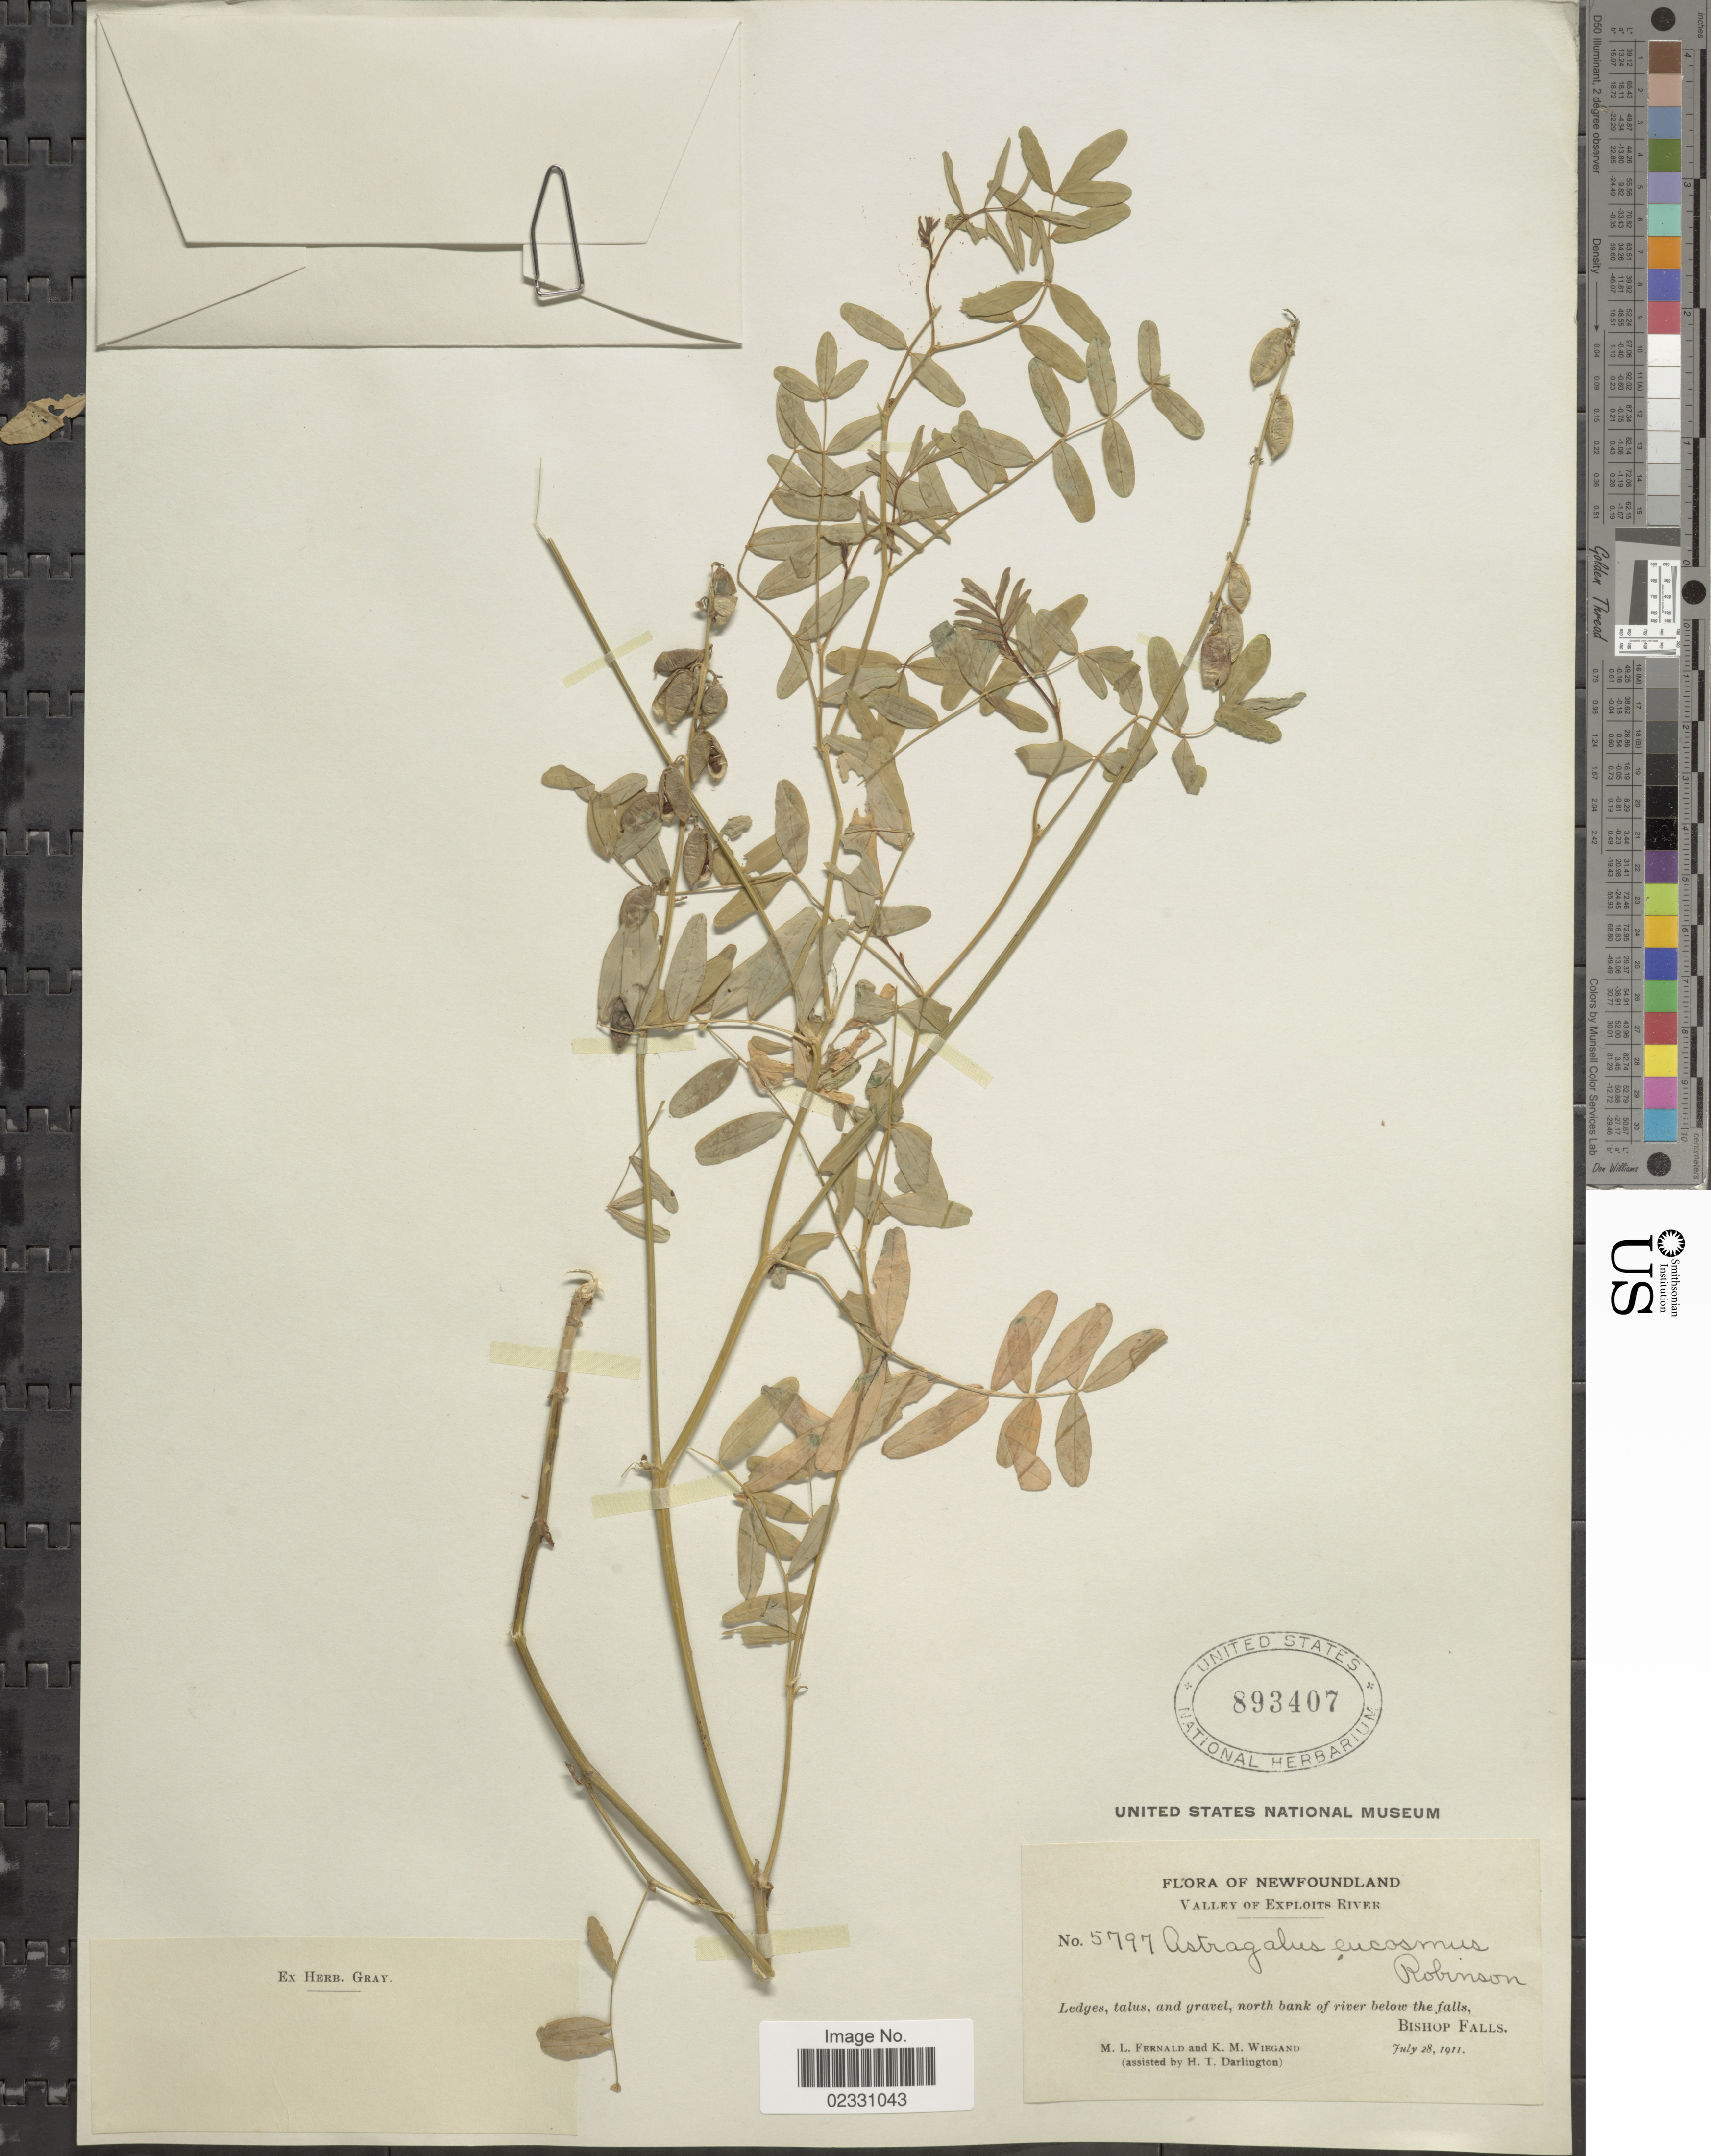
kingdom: Plantae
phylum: Tracheophyta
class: Magnoliopsida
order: Fabales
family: Fabaceae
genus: Astragalus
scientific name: Astragalus elegans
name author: Bunge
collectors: M. L. Fernald, K. M. Wiegand & H. Darlington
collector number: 5797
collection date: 1911-07-28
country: Canada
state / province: Newfoundland and Labrador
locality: Valley of Exploits River, ledges, talus, and gravel, north banks of river below the falls, Bishop Falls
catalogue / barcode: US 893407